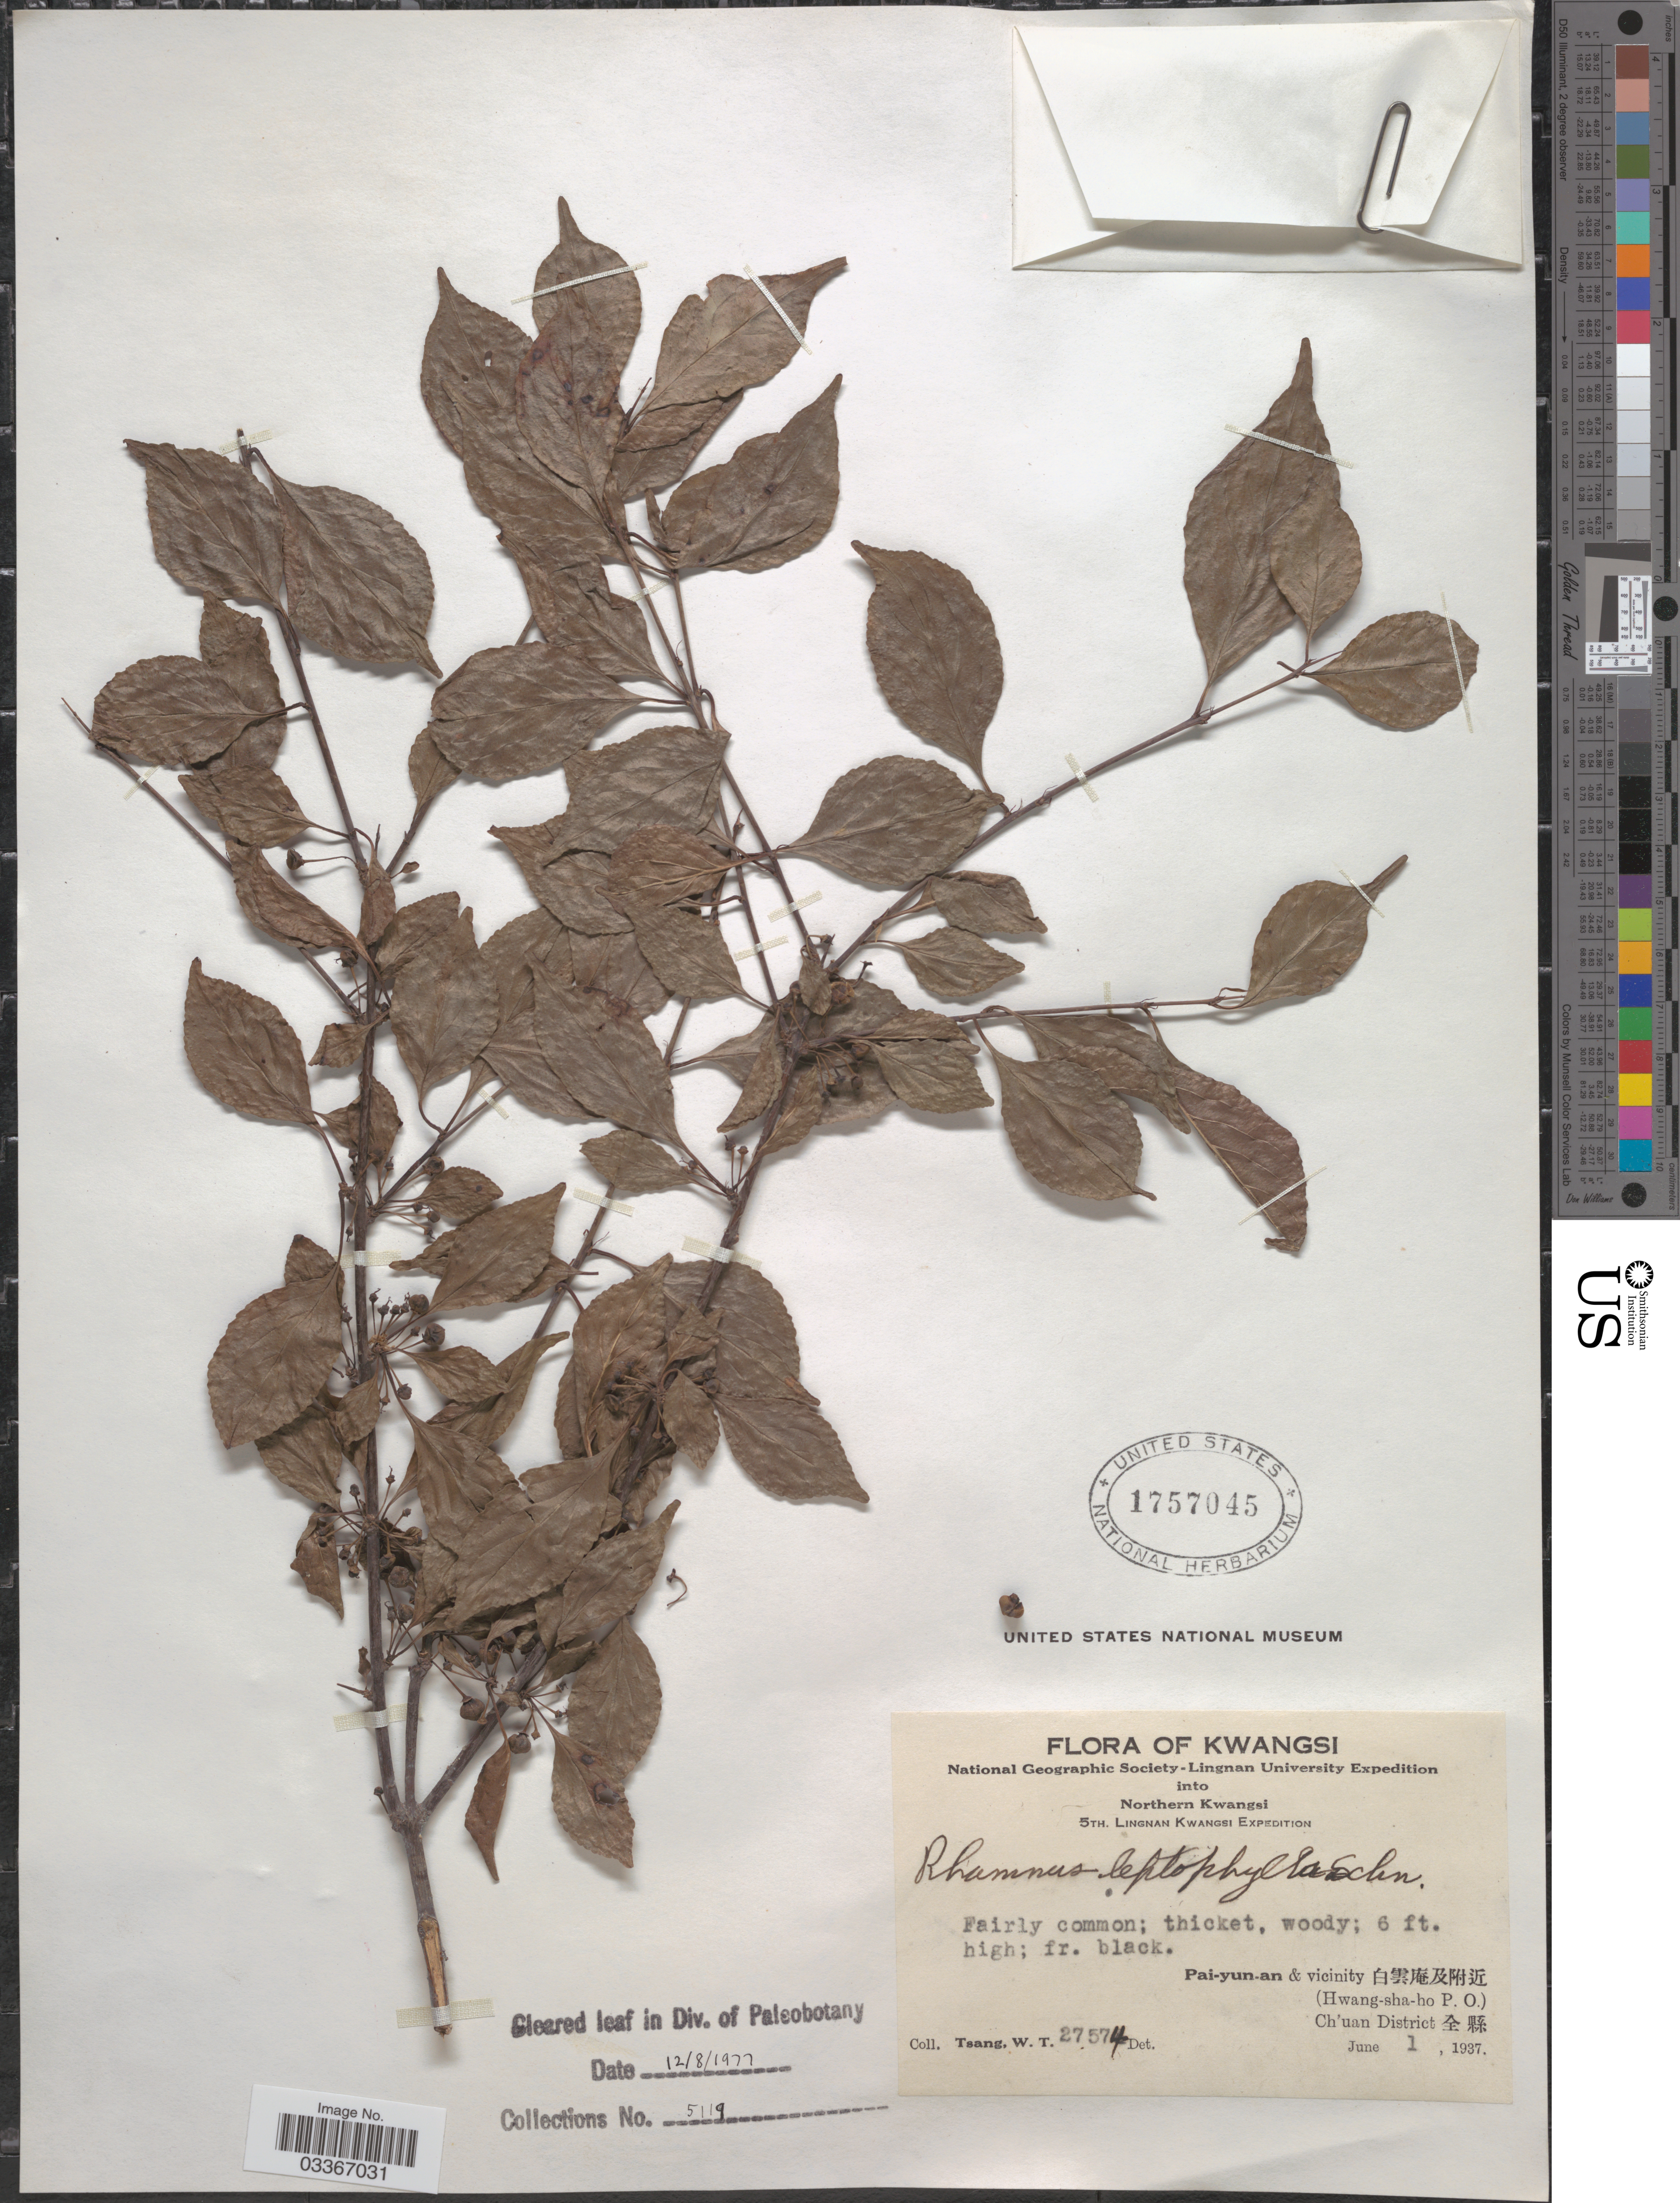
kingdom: Plantae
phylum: Tracheophyta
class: Magnoliopsida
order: Rosales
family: Rhamnaceae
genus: Rhamnus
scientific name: Rhamnus leptophylla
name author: C.K. Schneid.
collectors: W. T. Tsang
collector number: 27574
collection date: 1937-06-01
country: China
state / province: Guangxi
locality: Kwangsi. Northern Kwangsi. Pai-yun-an & vicinity X. (Hwang-sha P. O.) Ch'uan District X.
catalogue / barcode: US 1757045